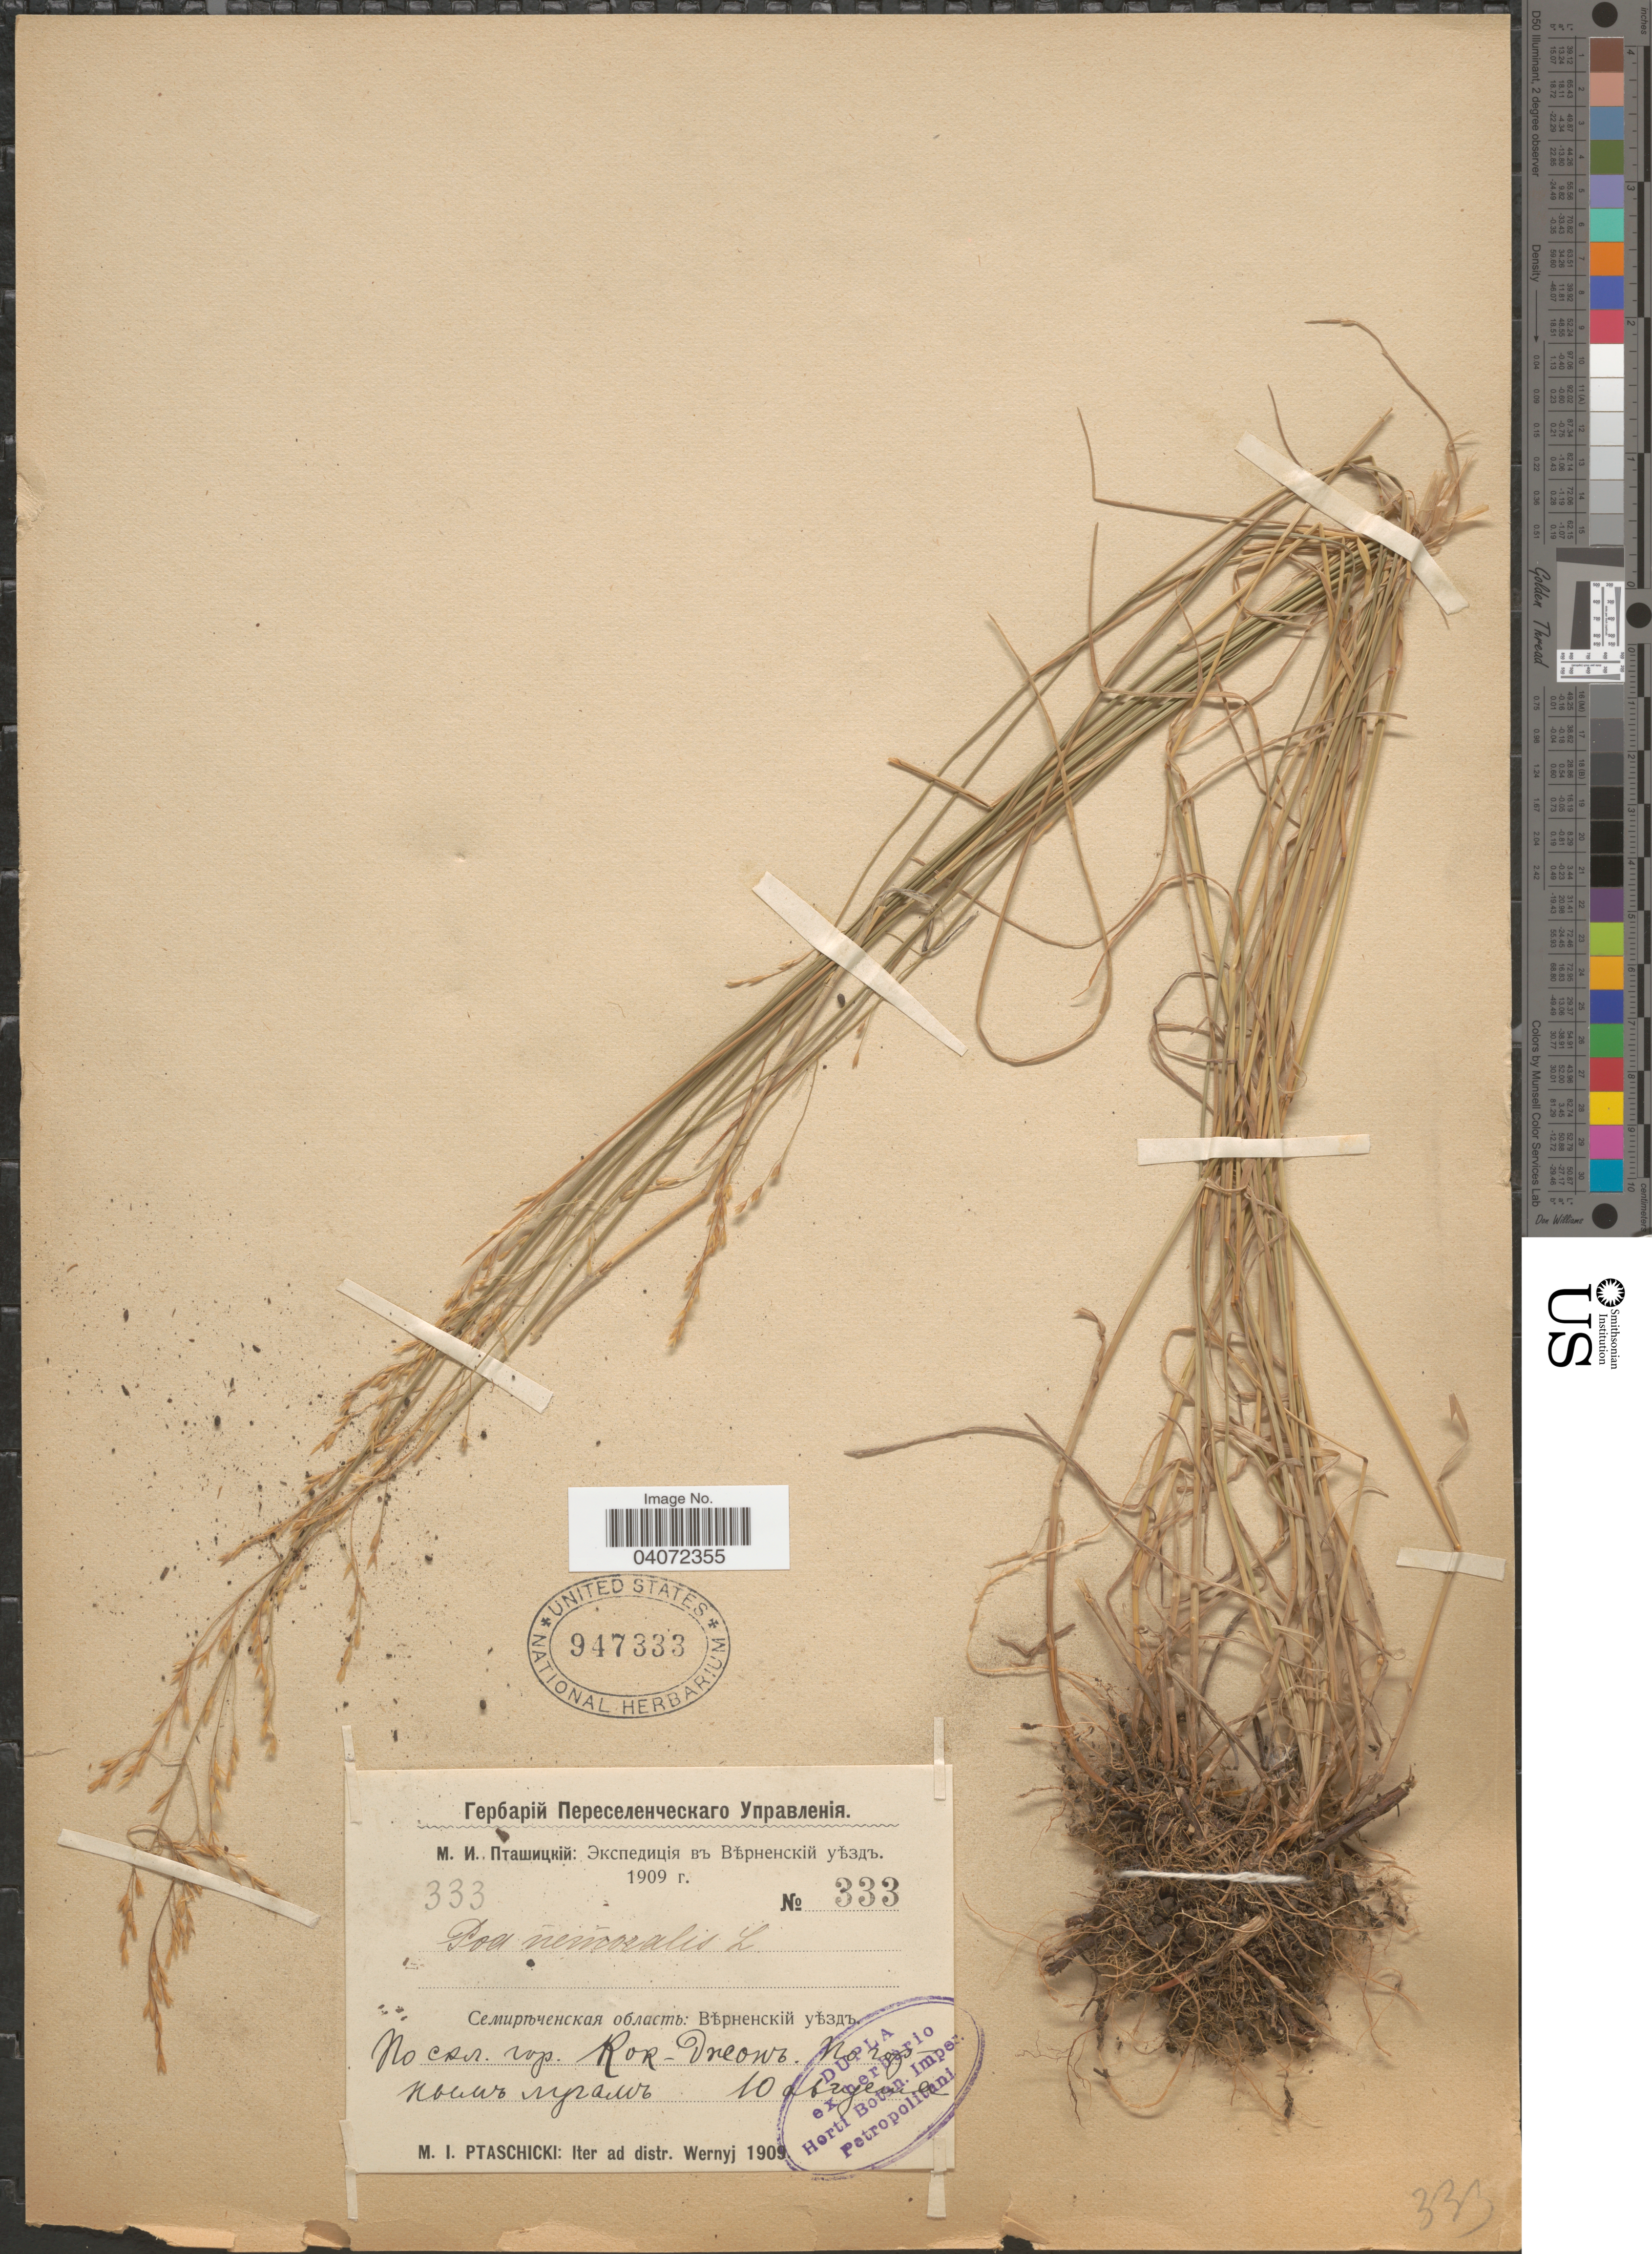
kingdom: Plantae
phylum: Tracheophyta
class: Liliopsida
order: Poales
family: Poaceae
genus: Poa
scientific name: Poa nemoralis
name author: L.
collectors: M. Ptaschicki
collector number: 333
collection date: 1909-08-10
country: Kazakhstan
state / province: Almaty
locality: Iter ad distr. Wernyj. Kok-John Mt.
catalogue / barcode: US 947333